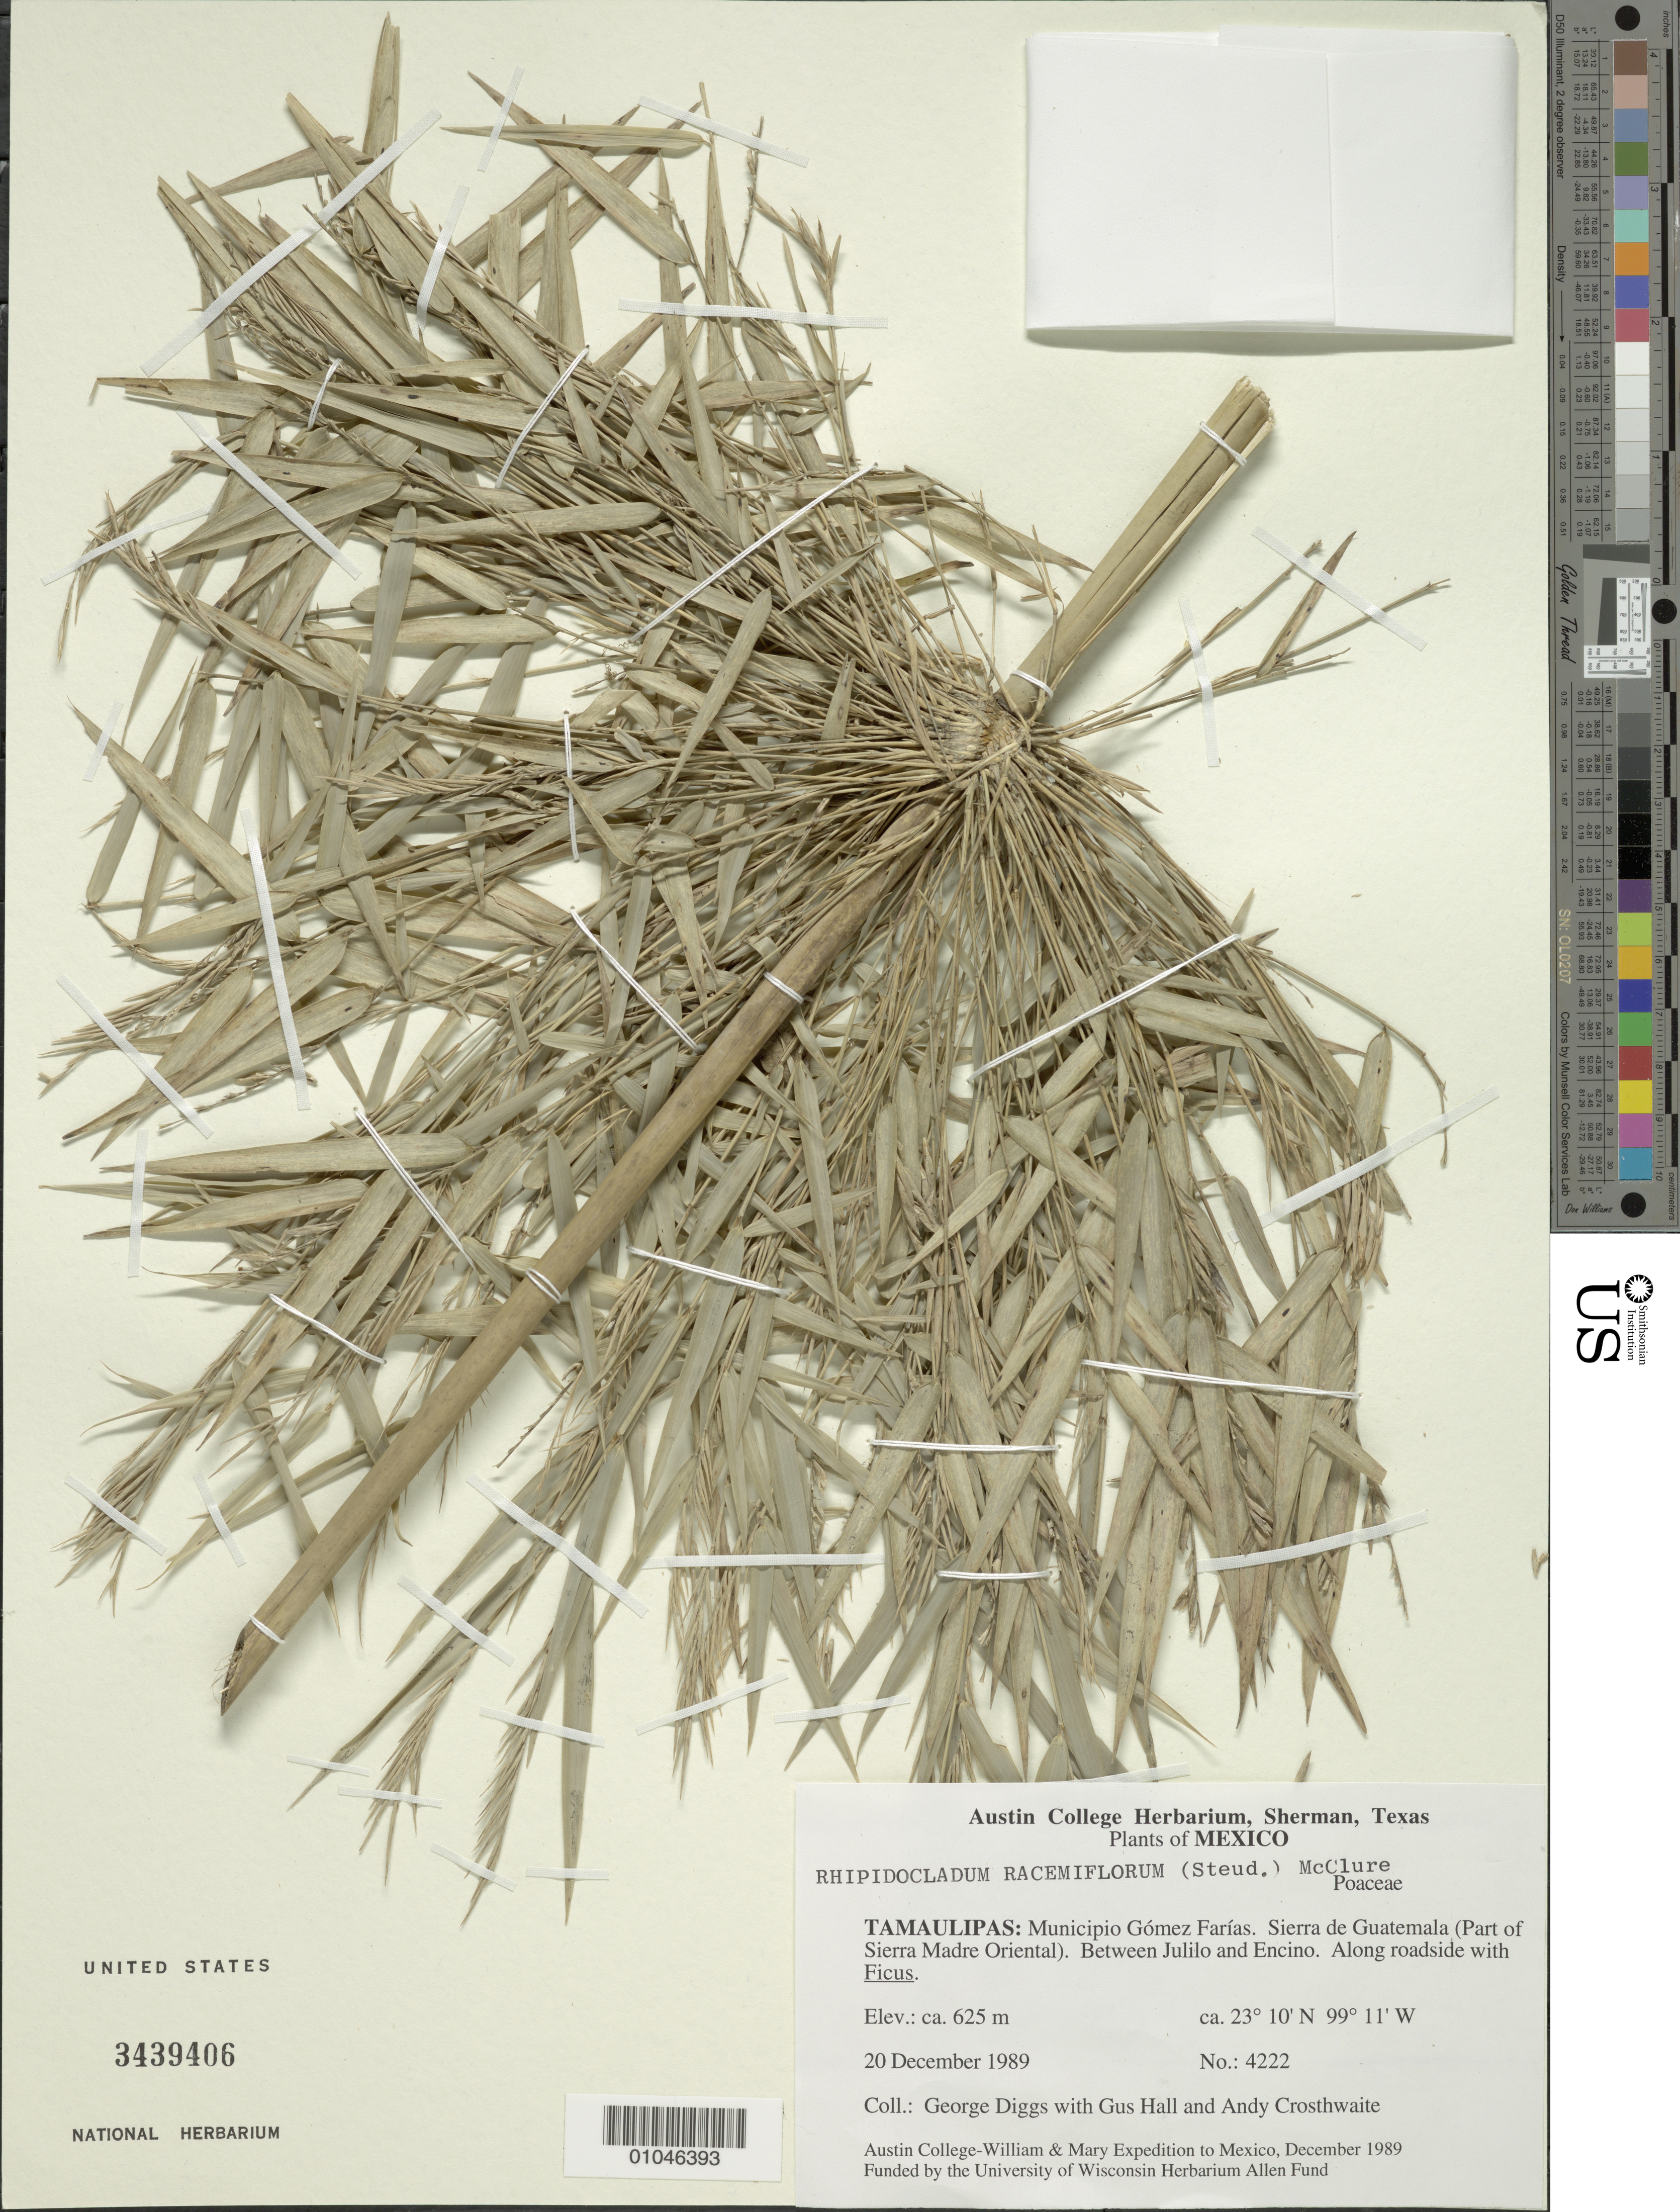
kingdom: Plantae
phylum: Tracheophyta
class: Liliopsida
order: Poales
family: Poaceae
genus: Rhipidocladum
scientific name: Rhipidocladum racemiflorum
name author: (Steud.) McClure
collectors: G. Diggs, G. Hall & A. Crosthwaite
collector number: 4222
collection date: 1989-12-20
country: Mexico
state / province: Tamaulipas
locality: Between Julilo and Encino, Sierra de Guatemala (part of Sierra Madre Oriental), Municipio Gomez Farias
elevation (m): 625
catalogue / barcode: US 3439406